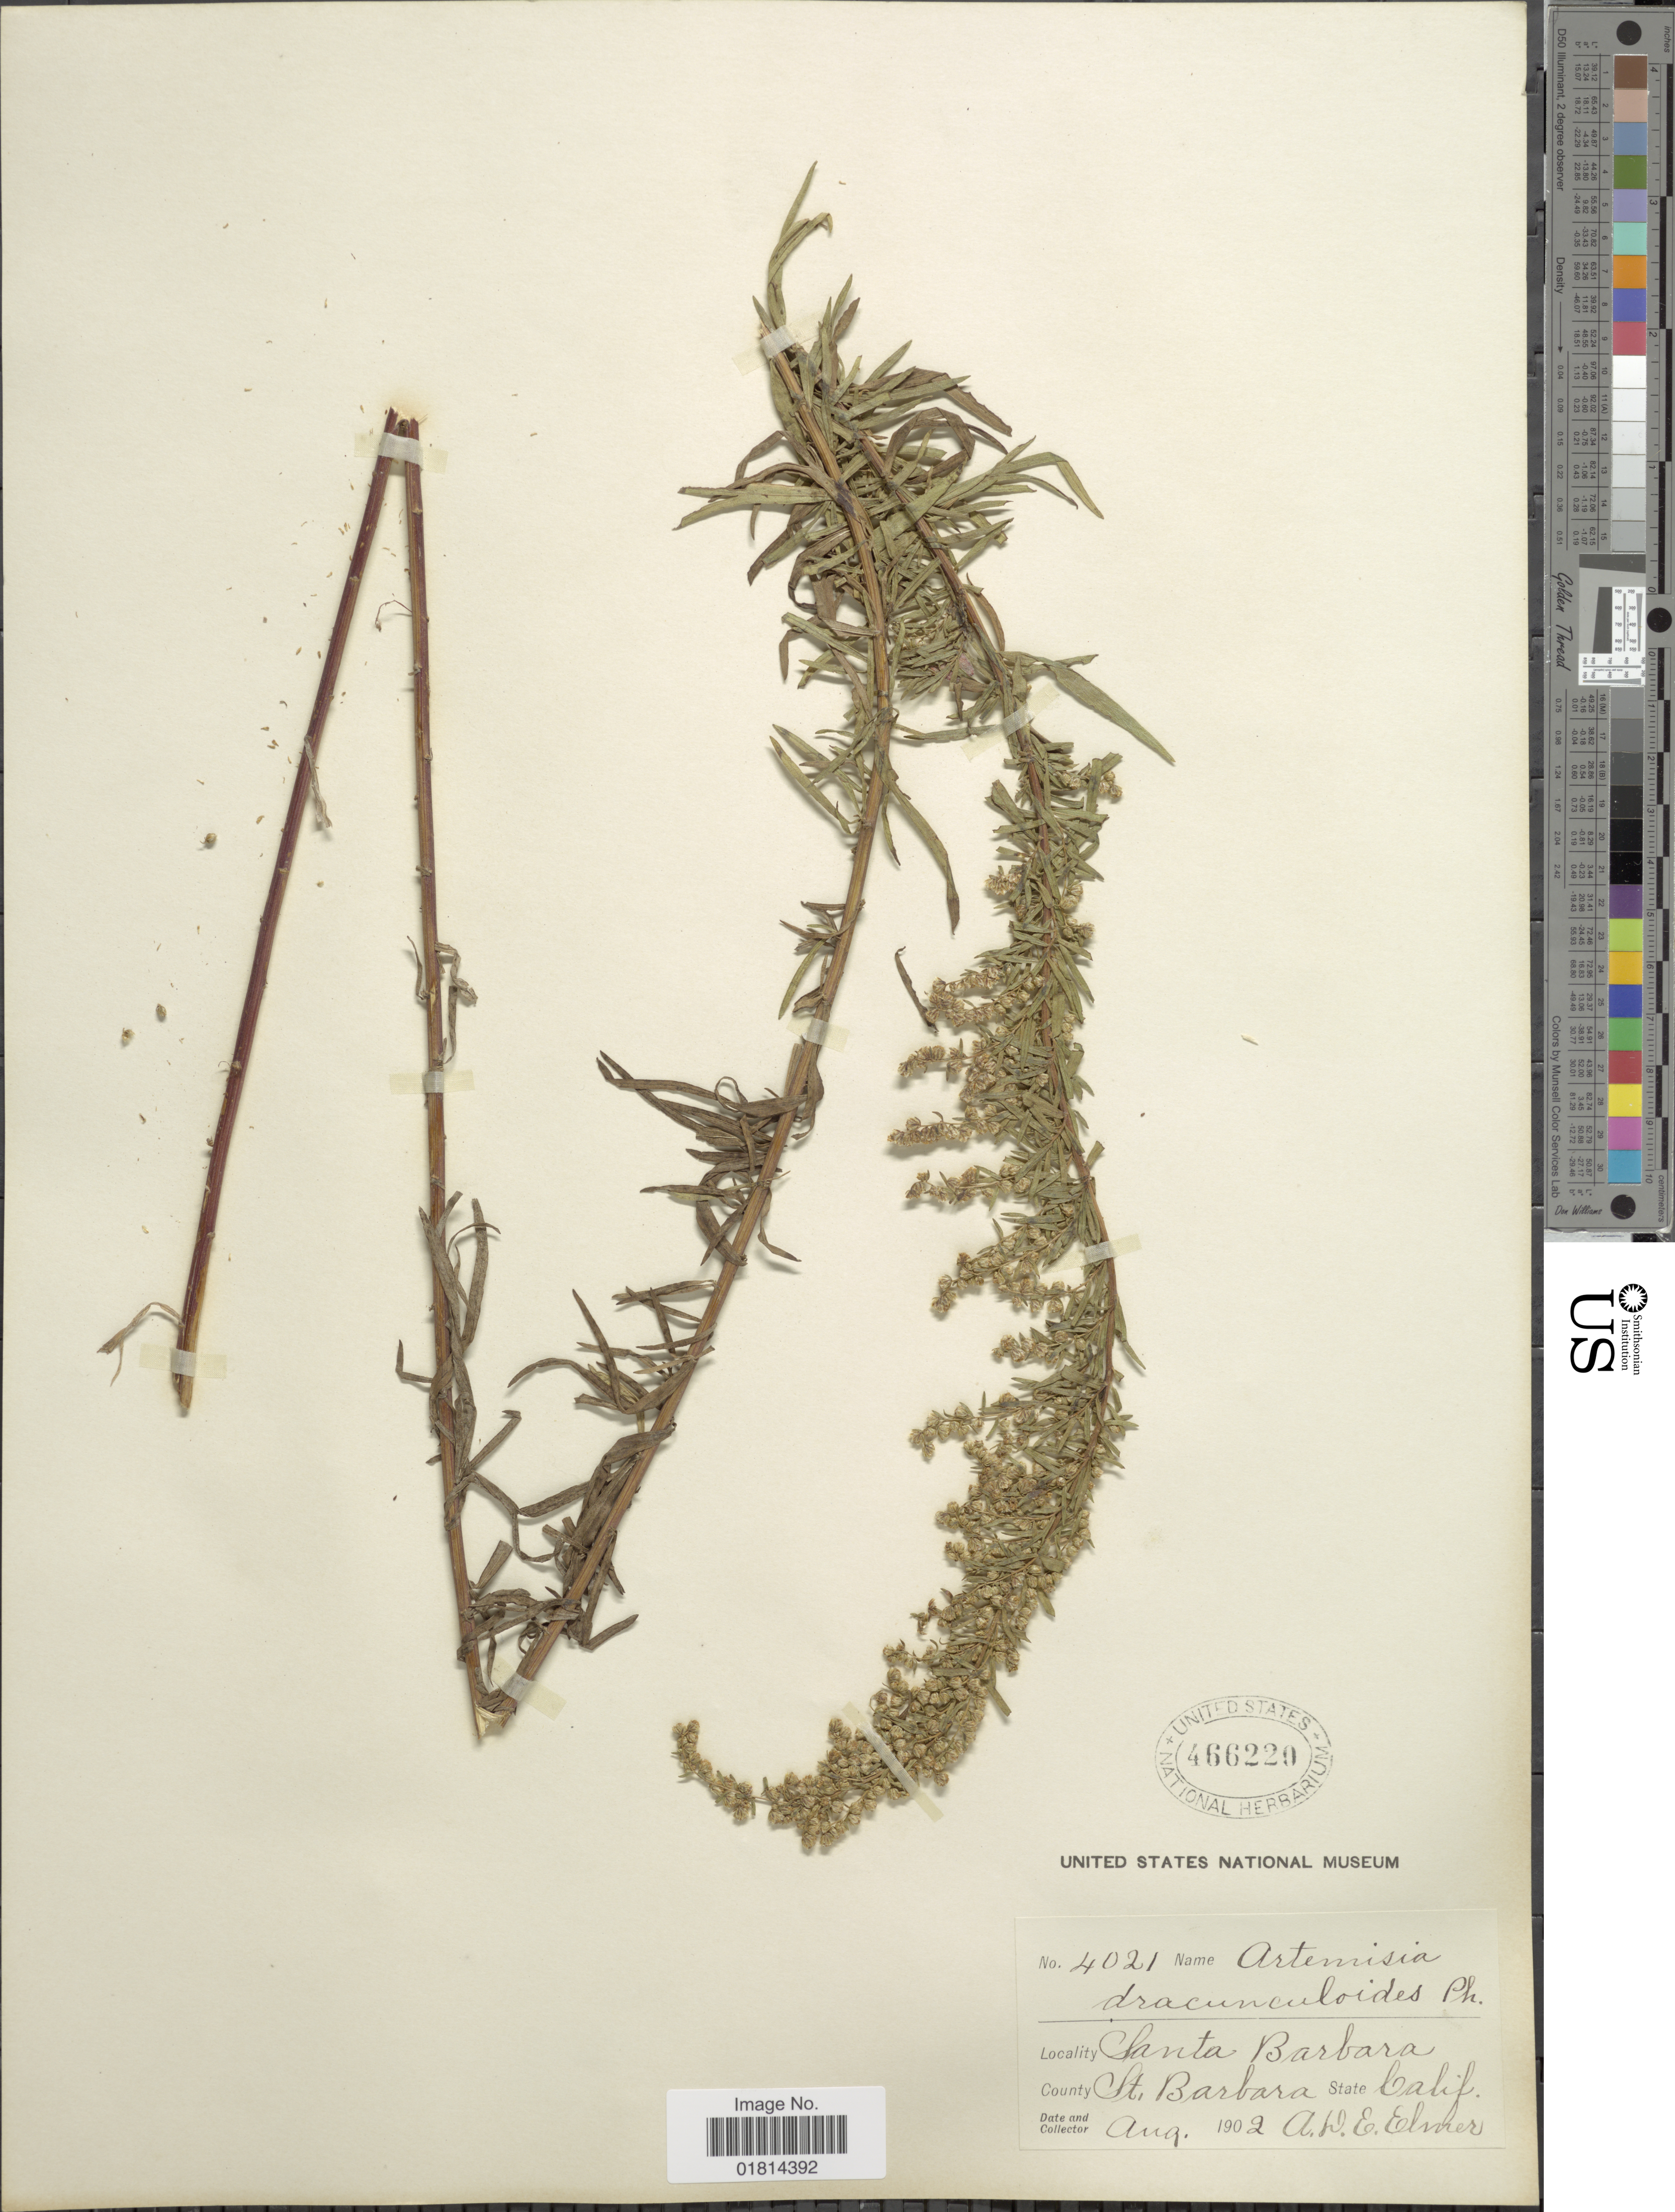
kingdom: Plantae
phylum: Tracheophyta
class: Magnoliopsida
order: Asterales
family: Asteraceae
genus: Artemisia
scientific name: Artemisia aromatica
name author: A. Nelson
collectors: A. D. E. Elmer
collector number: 4021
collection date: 1902-08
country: United States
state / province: California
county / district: Santa Barbara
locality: Santa Barbara. County St. Barbara. State Calif.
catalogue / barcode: US 466220